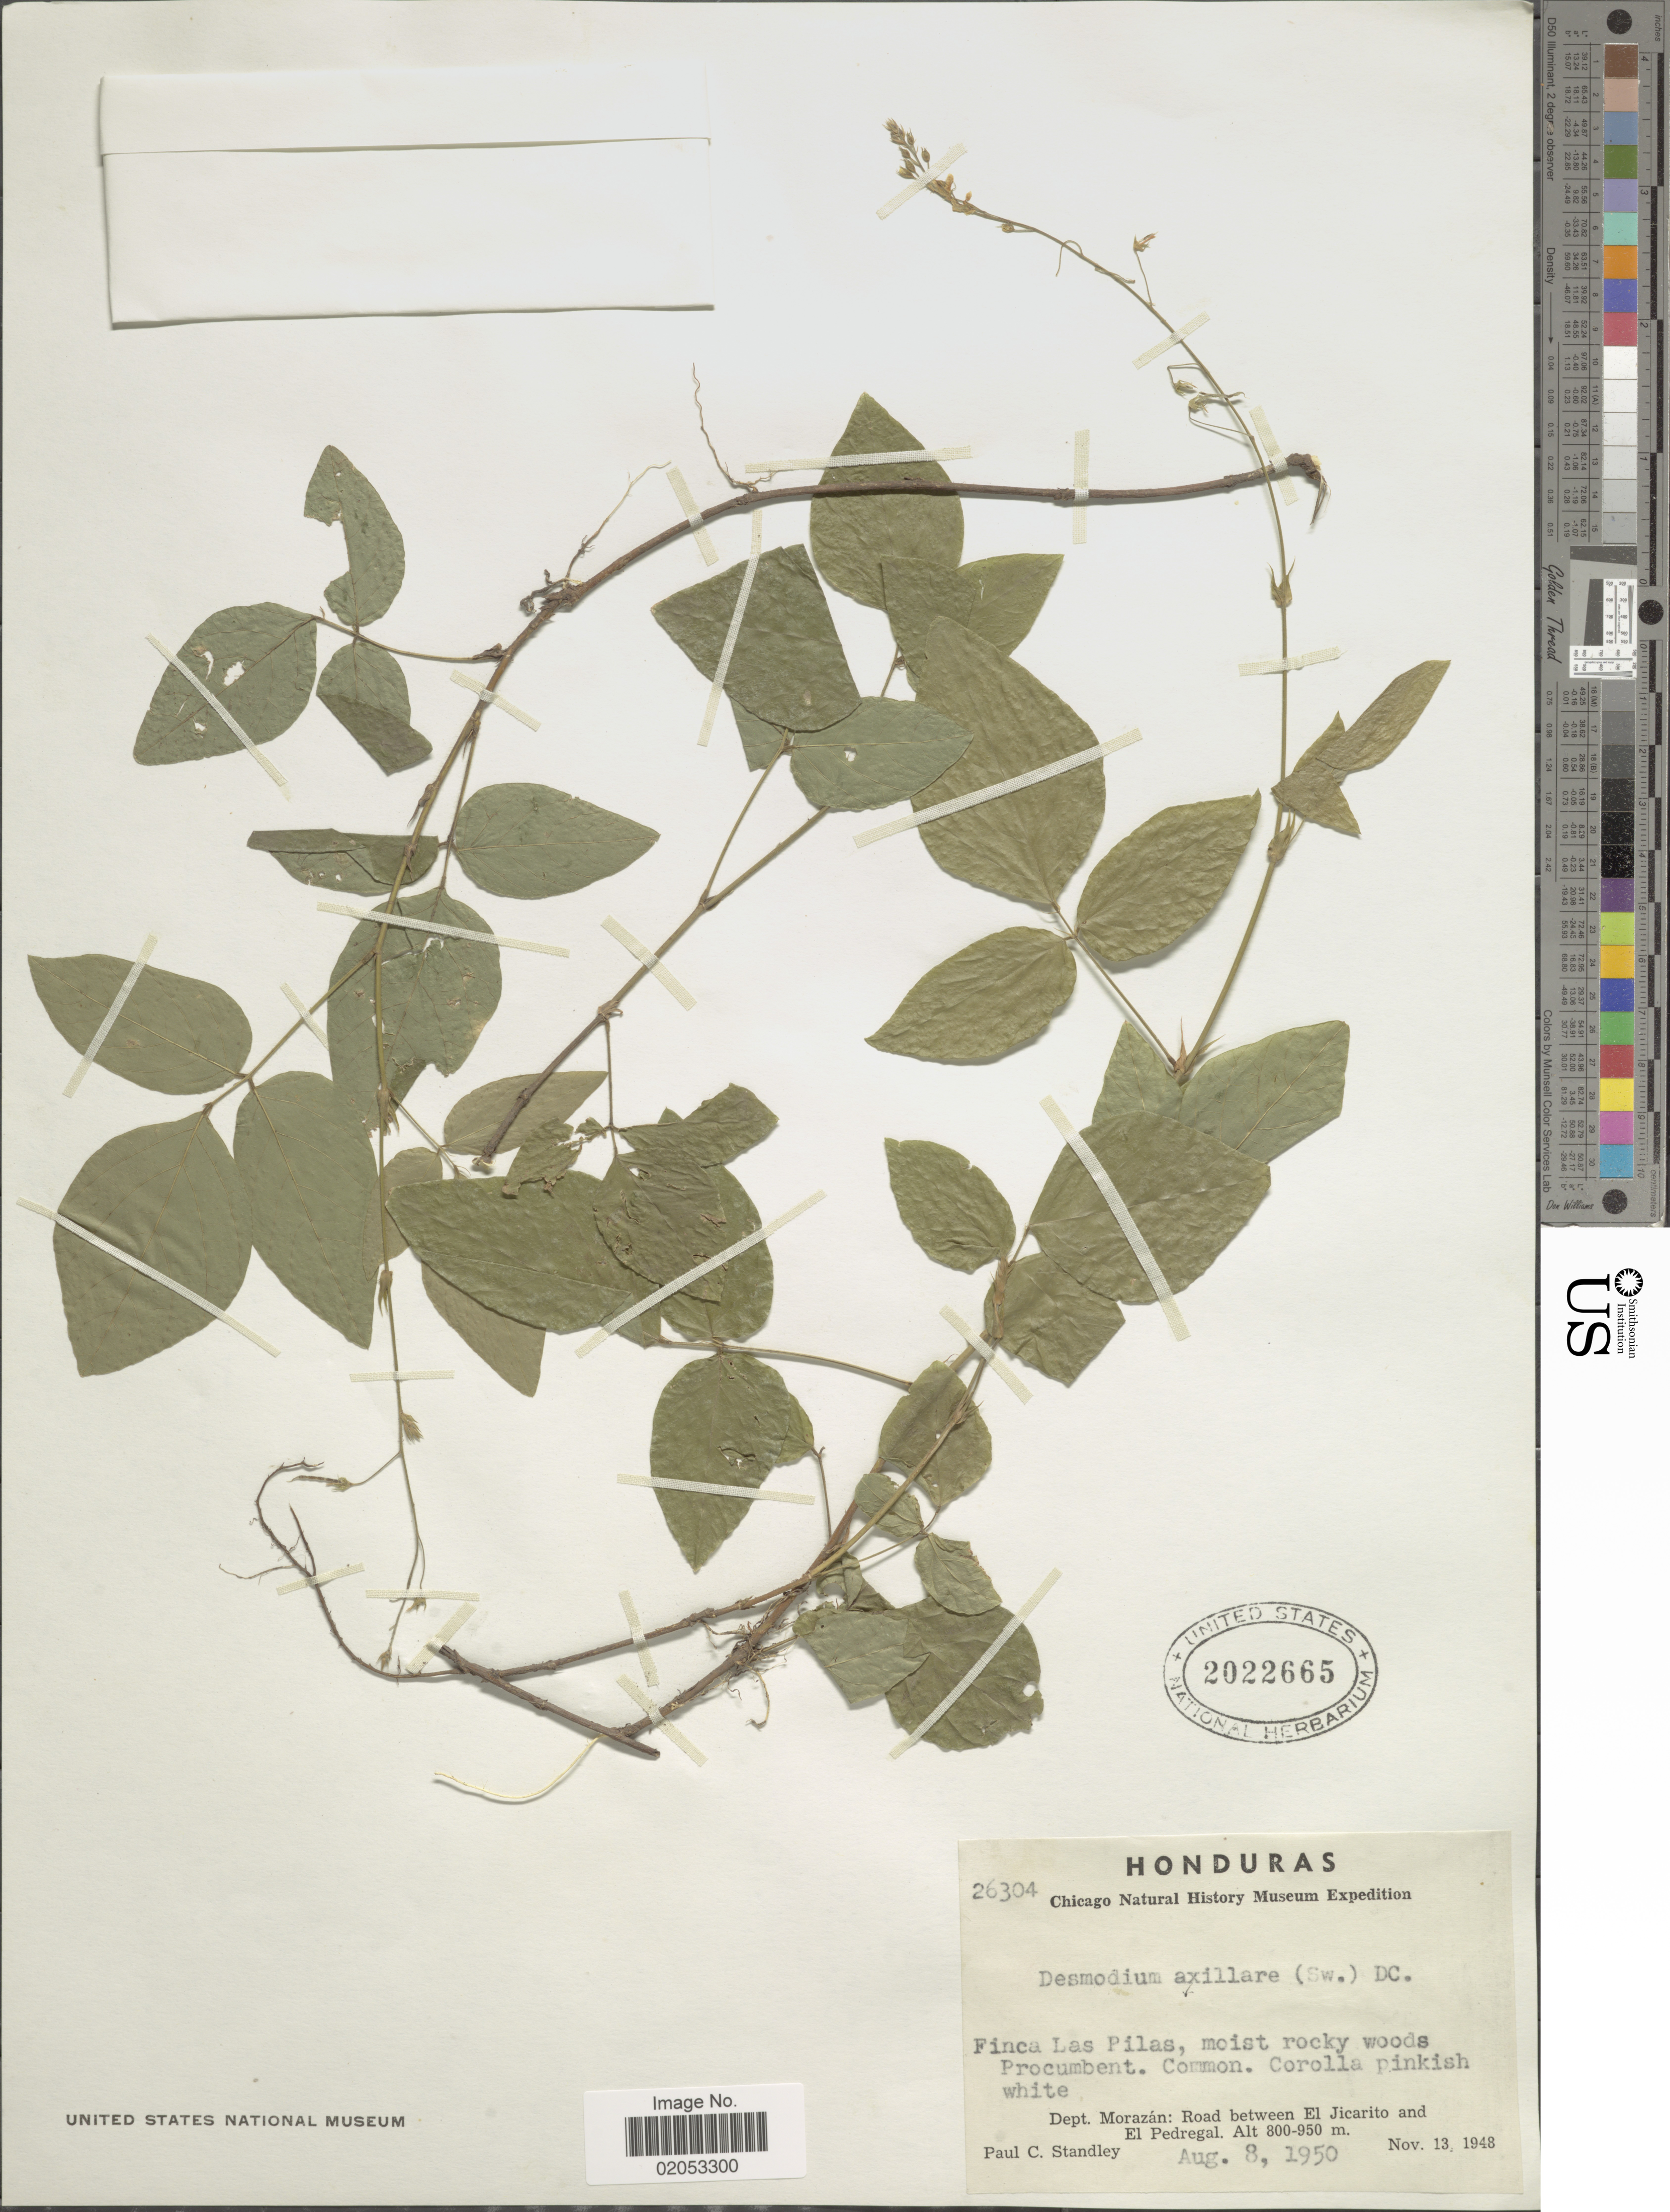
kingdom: Plantae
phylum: Tracheophyta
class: Magnoliopsida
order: Fabales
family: Fabaceae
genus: Desmodium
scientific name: Desmodium axillare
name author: (Sw.) DC.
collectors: P. C. Standley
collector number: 26304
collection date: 1948-11-13/1950-08-08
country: Honduras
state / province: Fco. Morazán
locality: Dept. Morazan, road between El Jicarito and El Pedregal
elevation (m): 800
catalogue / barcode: US 2022665